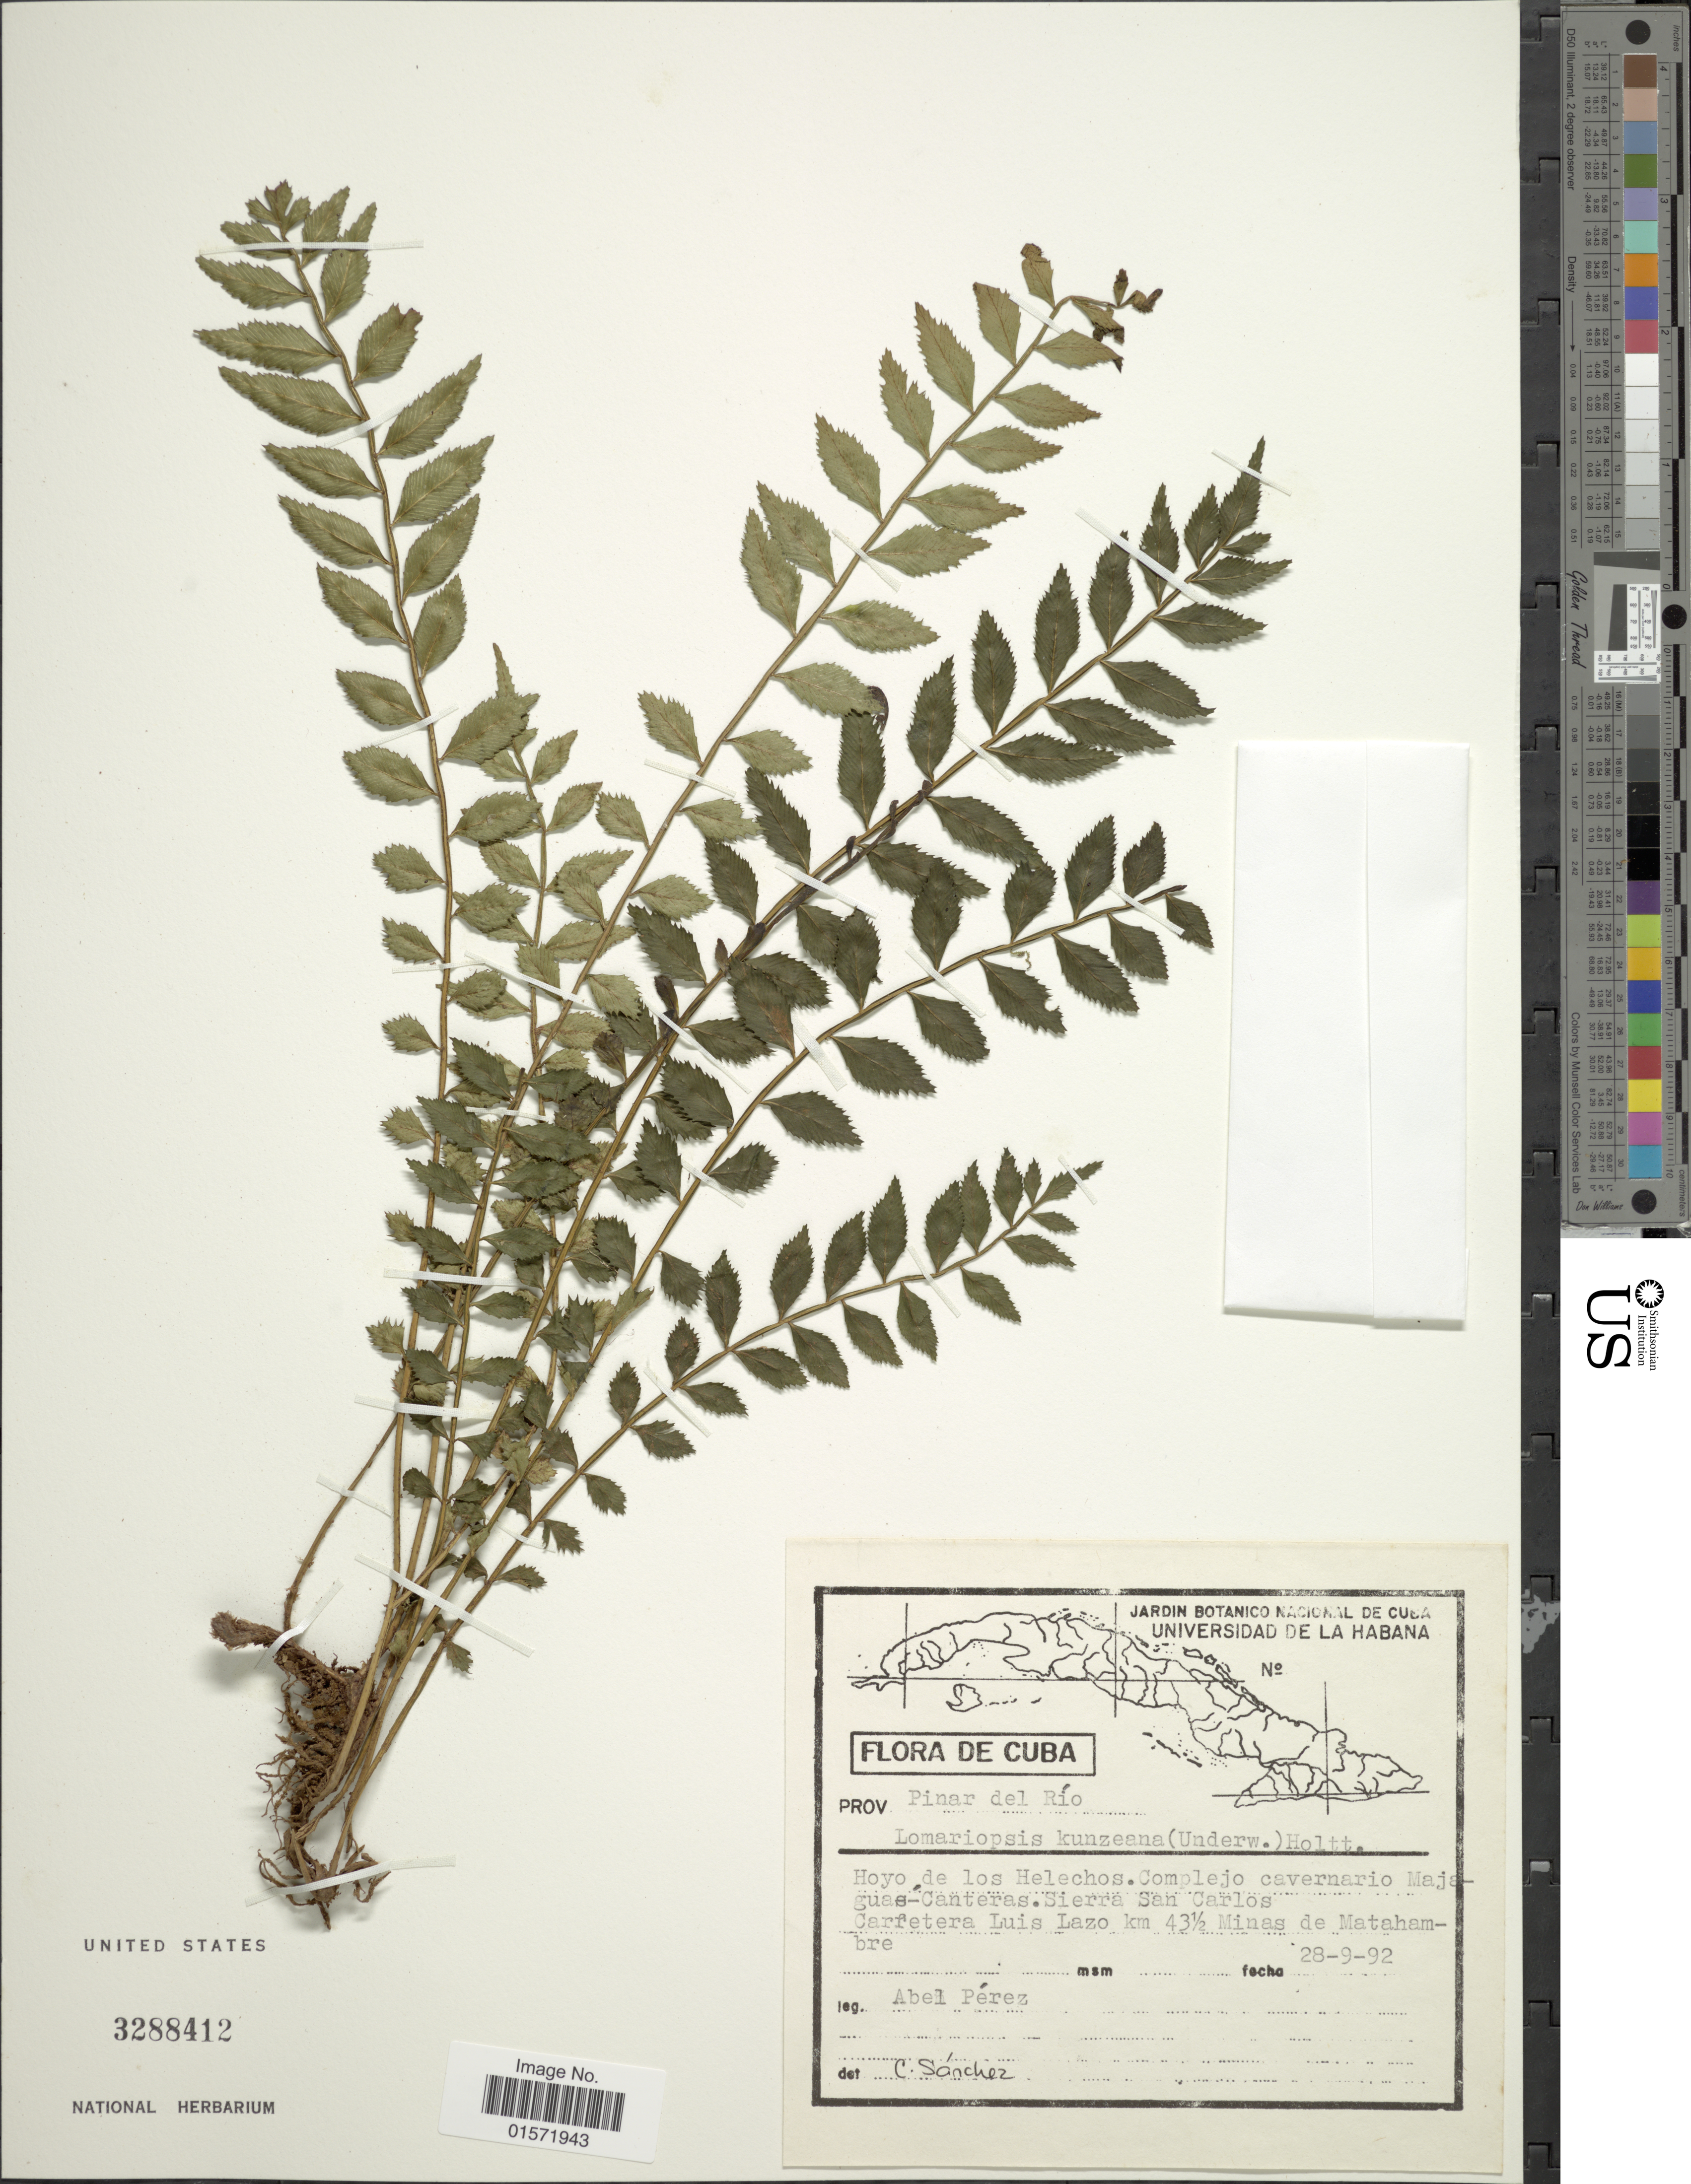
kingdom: Plantae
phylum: Tracheophyta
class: Polypodiopsida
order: Polypodiales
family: Lomariopsidaceae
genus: Lomariopsis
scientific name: Lomariopsis kunzeana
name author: (Underw.) Holttum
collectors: A. Pérez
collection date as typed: Transcribed d/m/y: 28/9/92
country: Cuba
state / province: Pinar del Río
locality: Hoyo de los Helechos. Complejo cavernario Majaguas-Canteras. Sierra San Carlos Carfetera Luis Lazo km 43½ Minas de Matahambre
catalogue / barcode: US 3288412